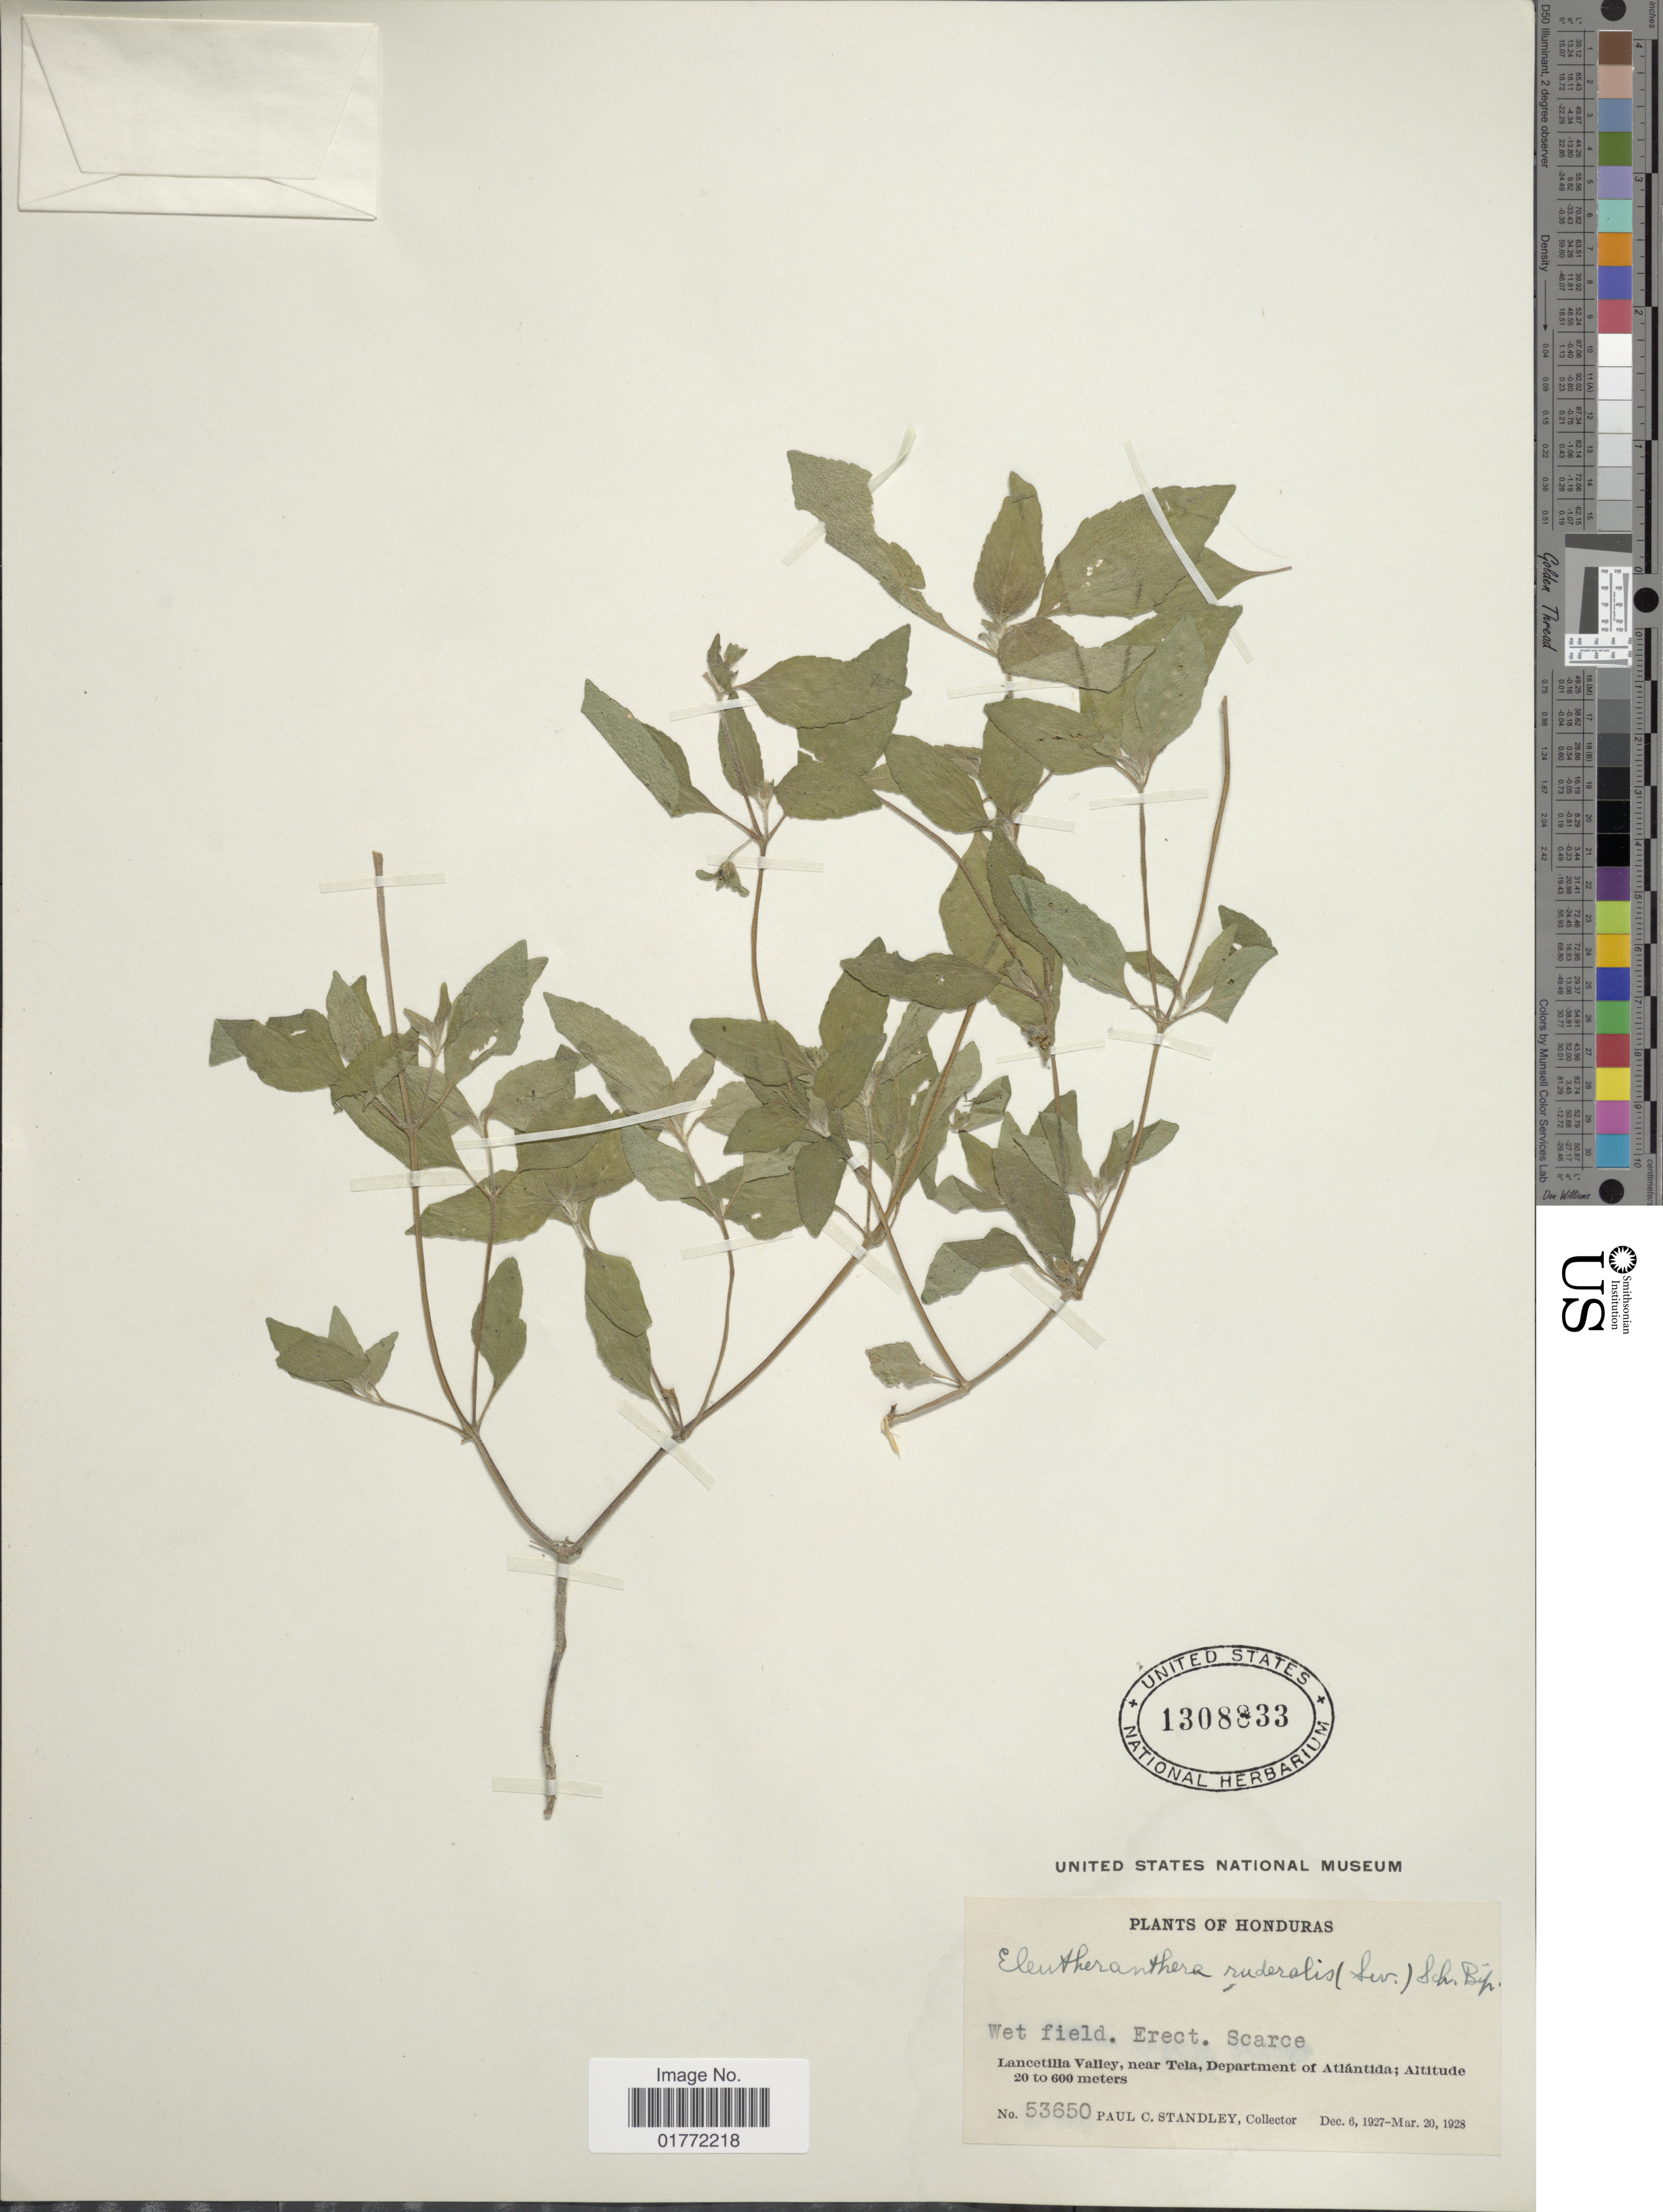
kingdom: Plantae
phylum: Tracheophyta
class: Magnoliopsida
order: Asterales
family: Asteraceae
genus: Eleutheranthera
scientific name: Eleutheranthera ruderalis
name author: (Sw.) Sch. Bip.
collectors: P. C. Standley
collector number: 53650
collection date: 1927-12-06/1928-03-20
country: Honduras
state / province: Atlántida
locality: Lancetille Valley, near Tela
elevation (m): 20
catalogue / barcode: US 1308833